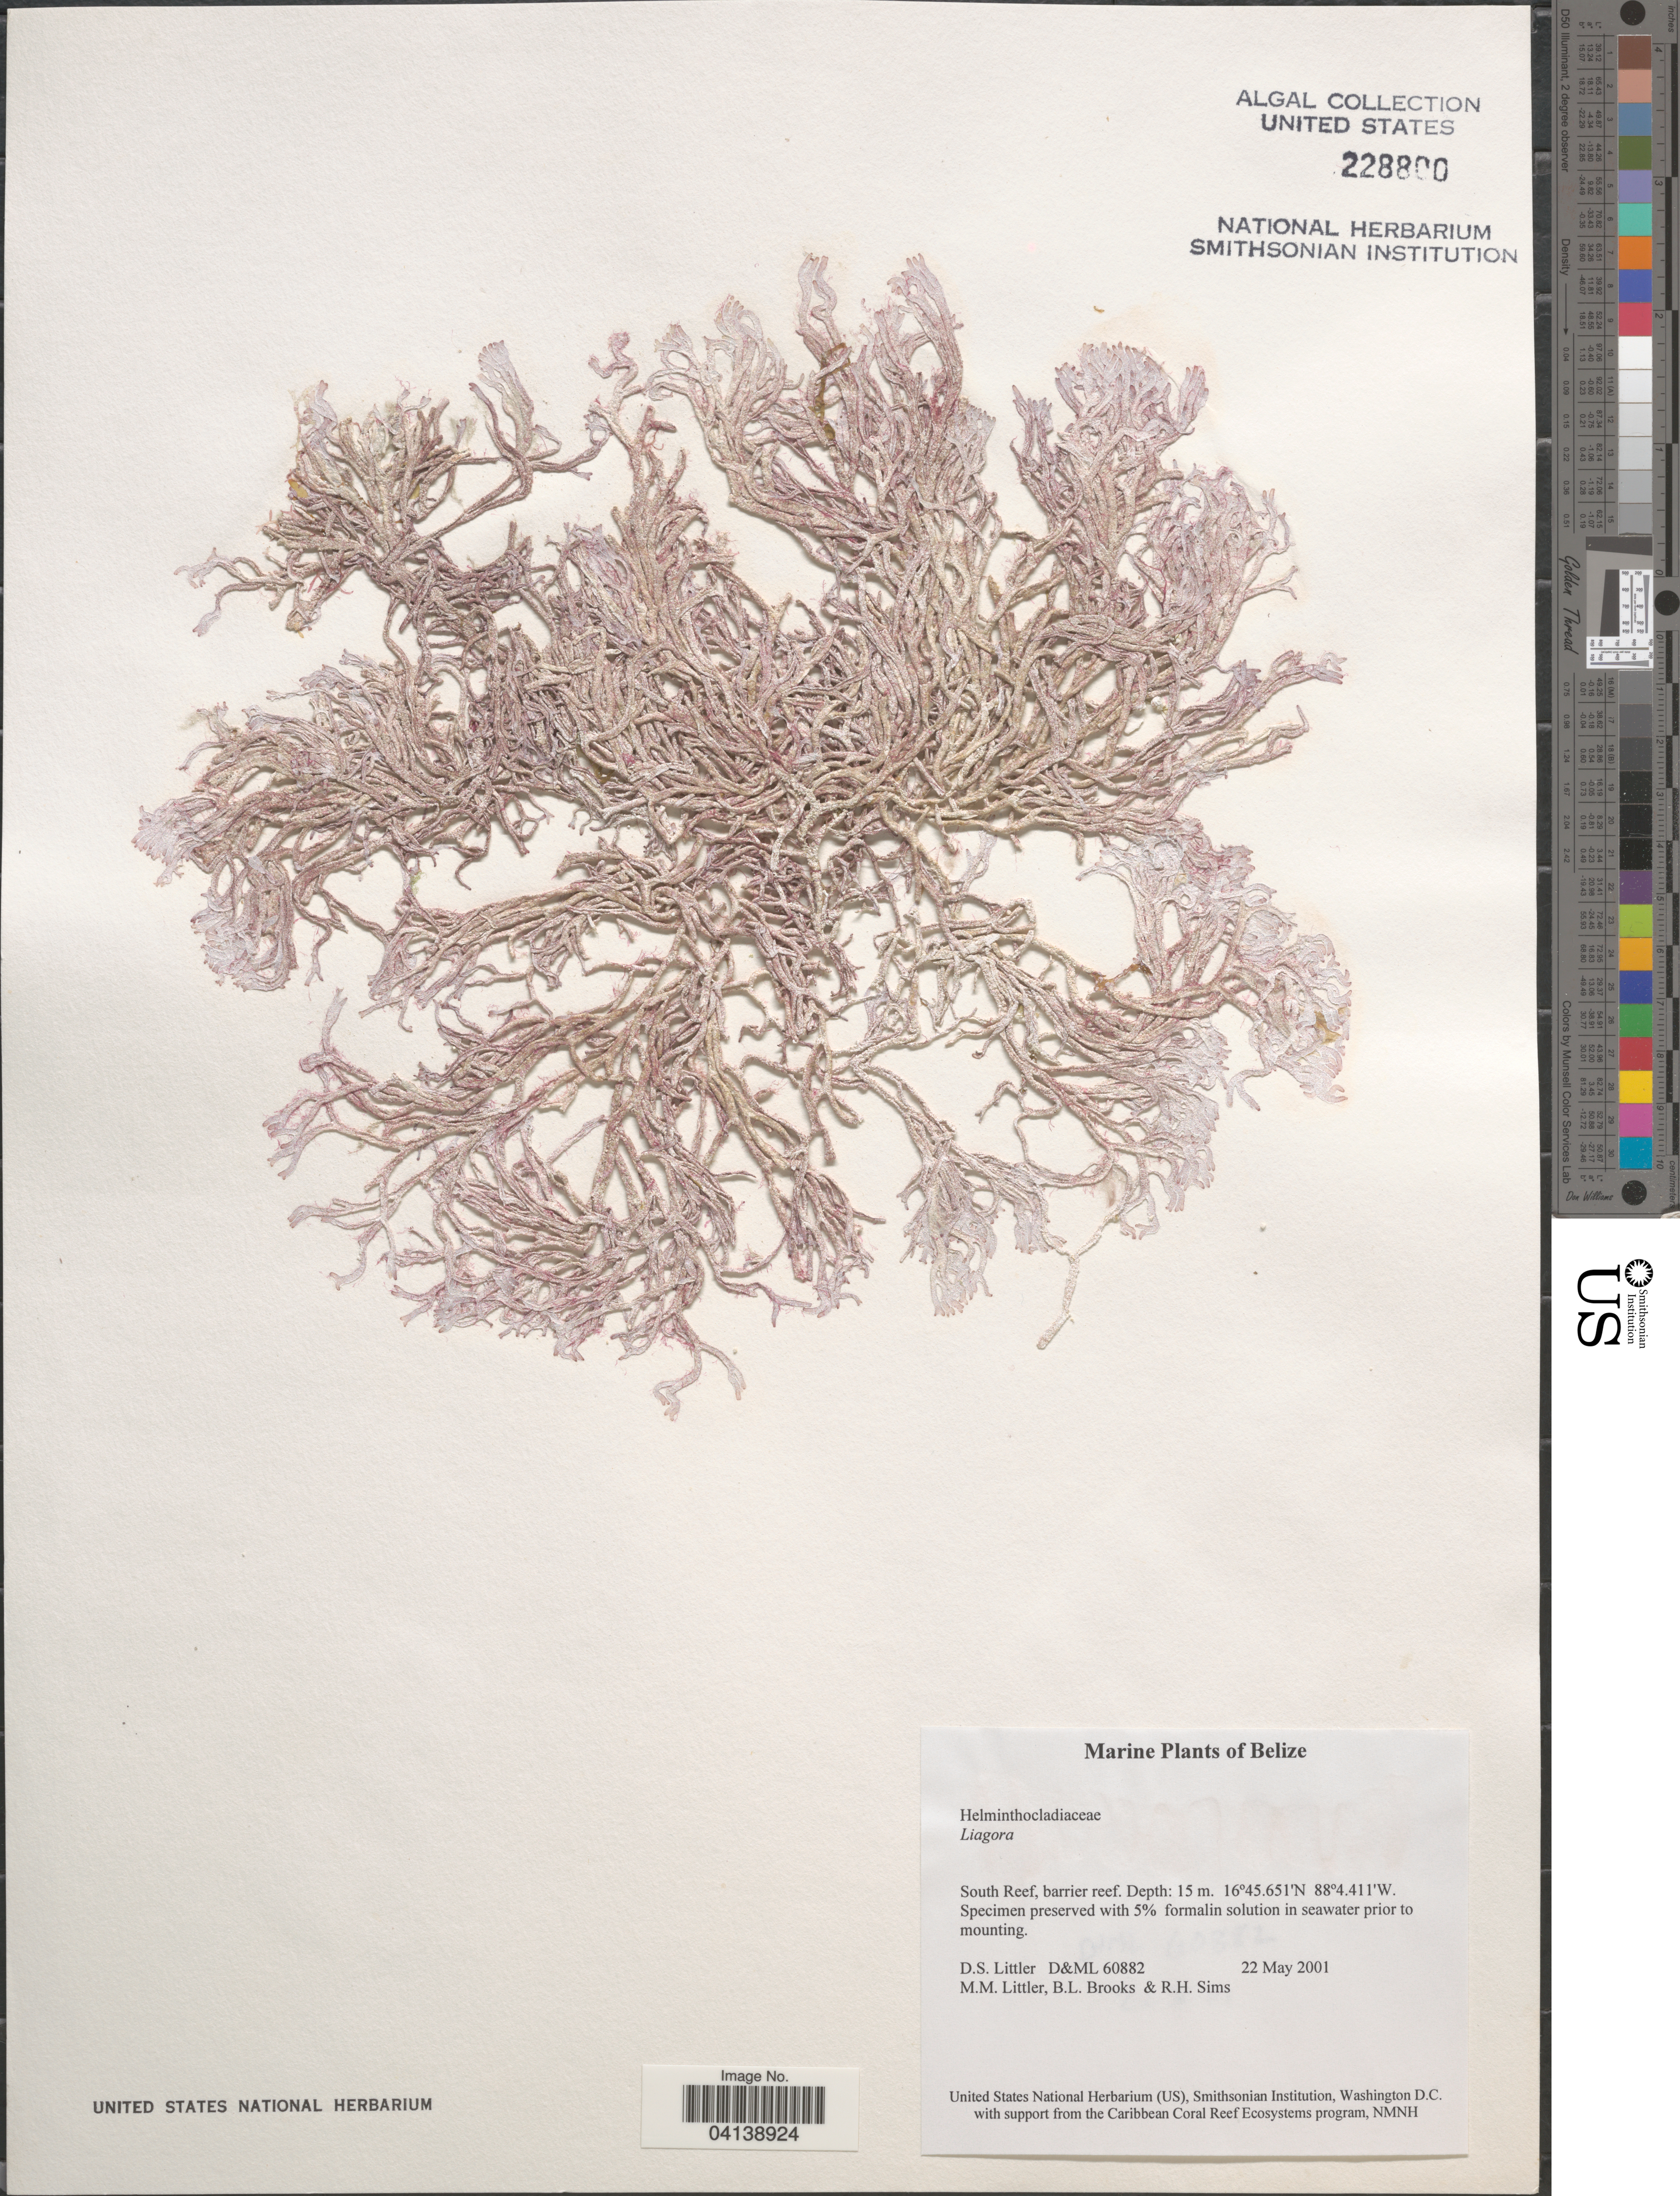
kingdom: Plantae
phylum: Rhodophyta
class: Florideophyceae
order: Nemaliales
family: Liagoraceae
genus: Liagora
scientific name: Liagora sp.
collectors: D. S. Littler, B. Brooks & R. H. Sims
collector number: D&ML60882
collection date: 2001-05-22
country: Belize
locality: South Reef, barrier reef.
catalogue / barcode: US 228800